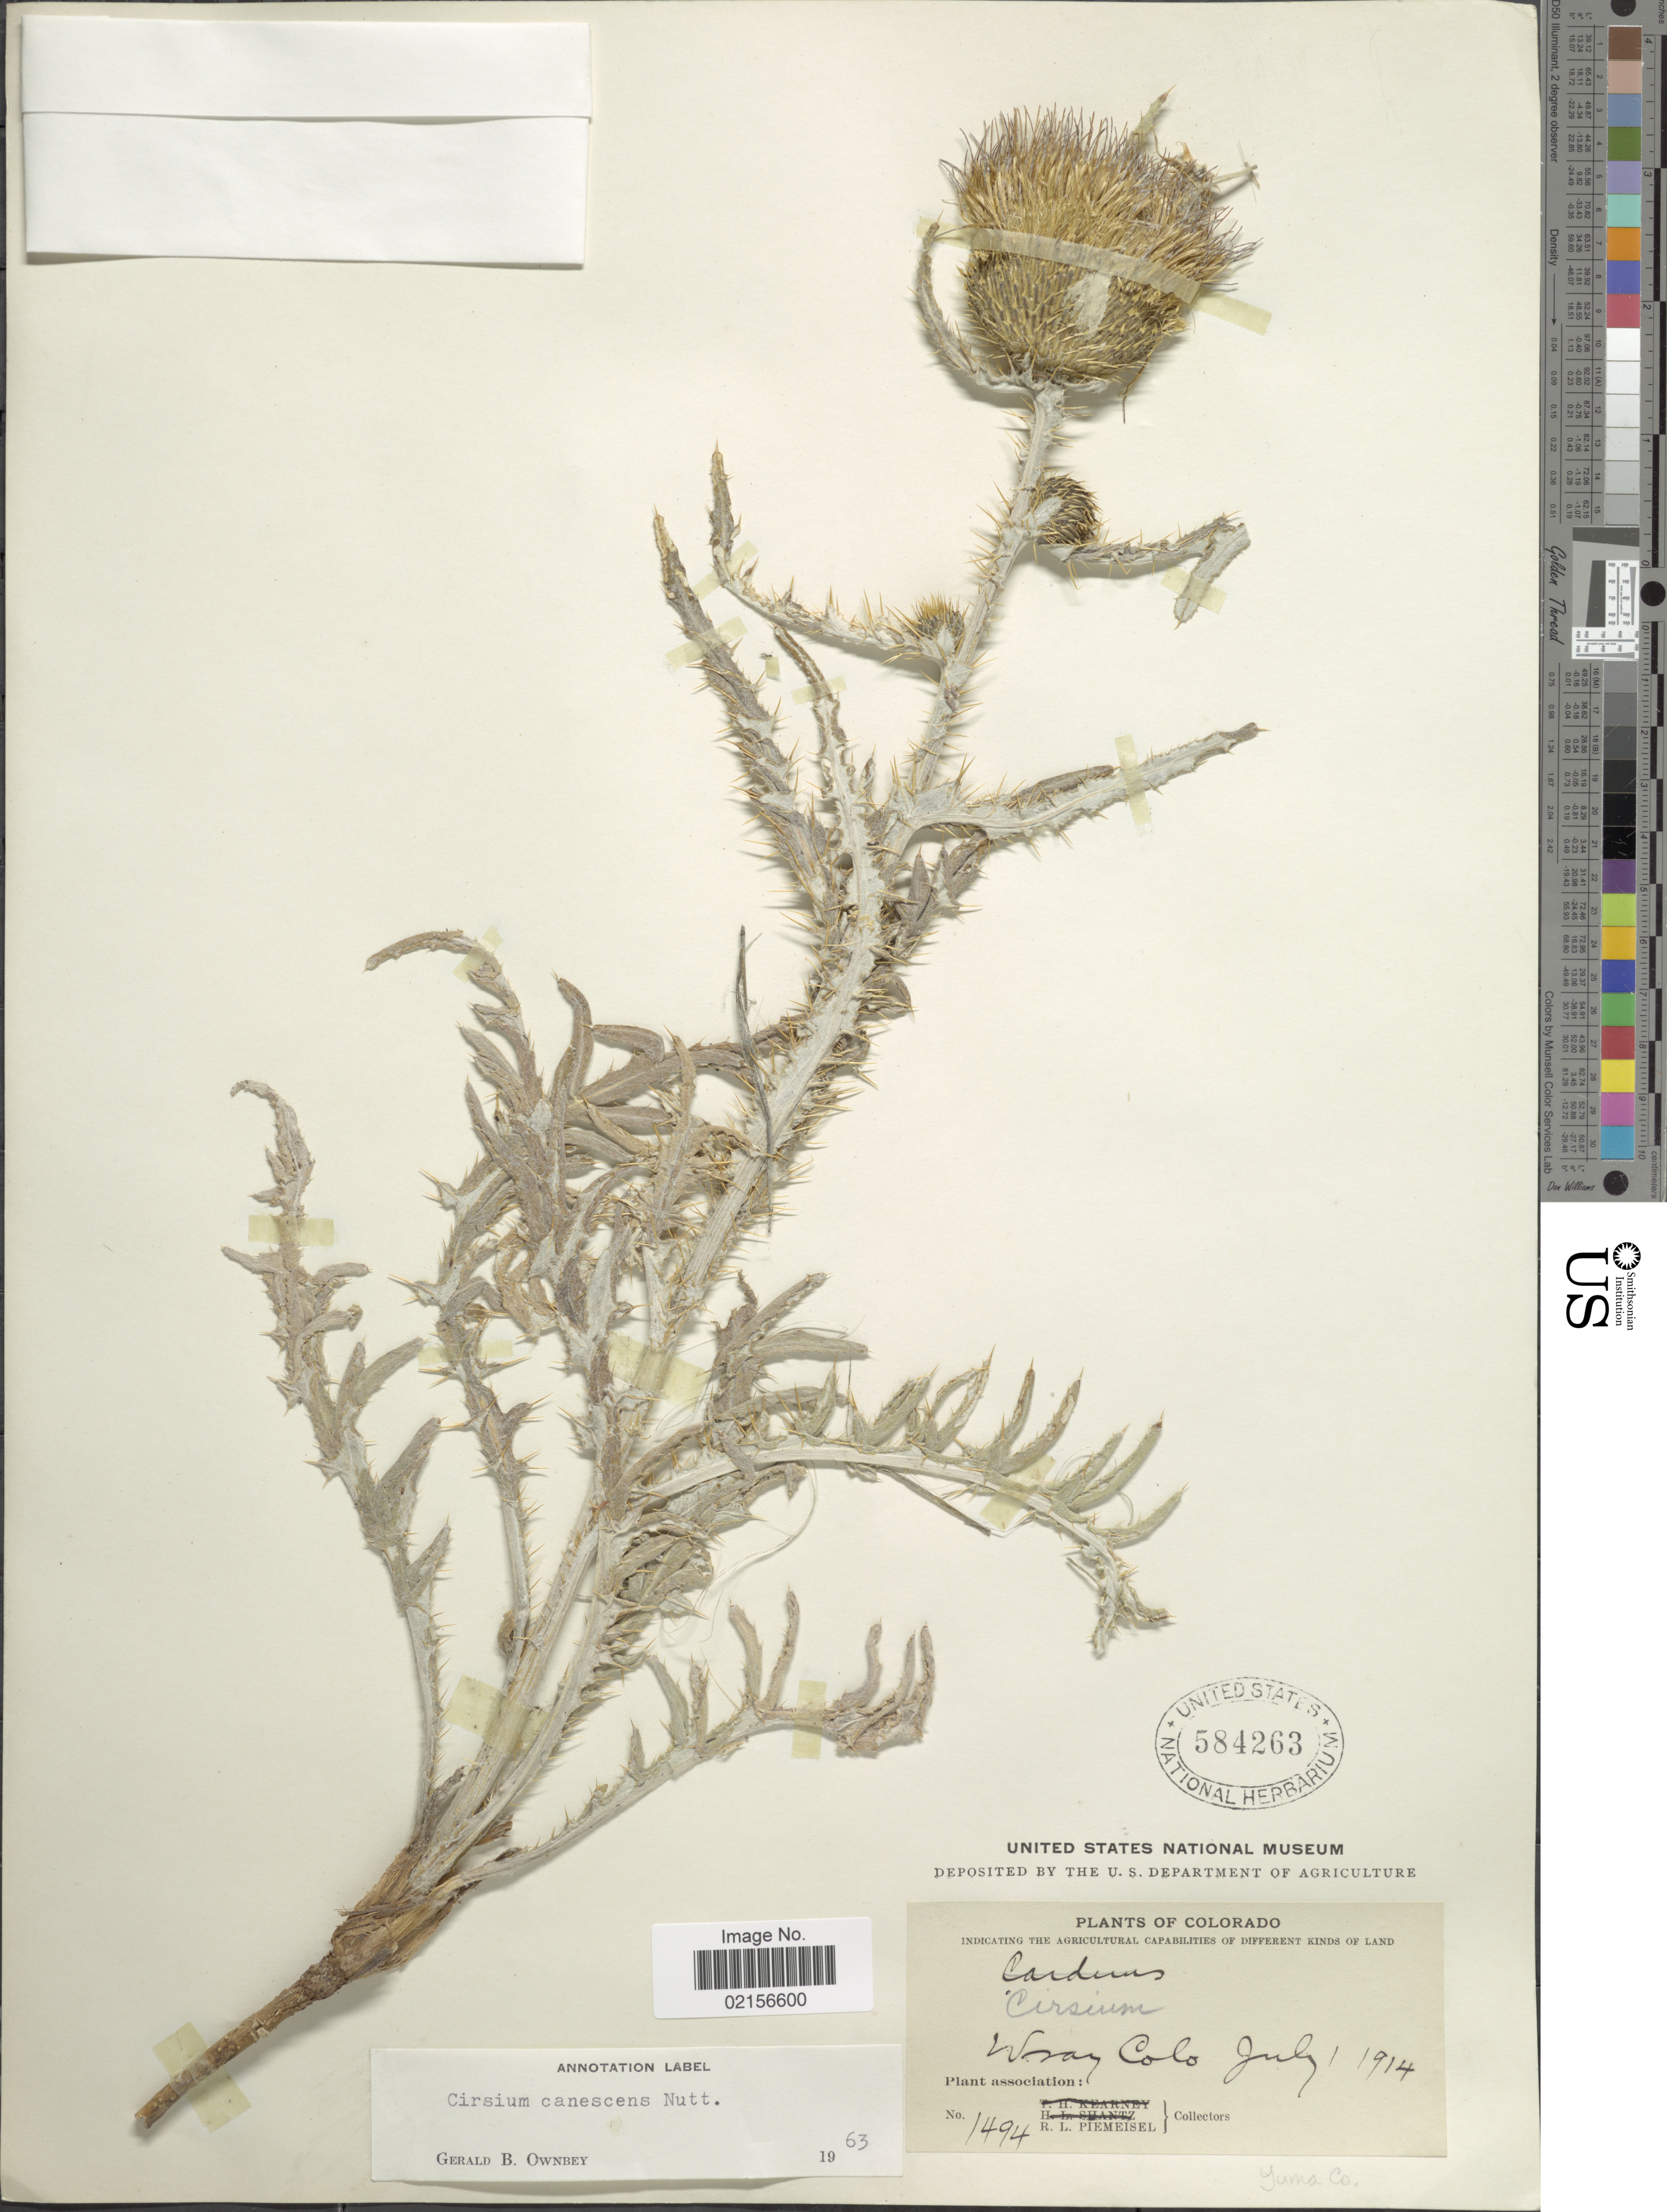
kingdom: Plantae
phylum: Tracheophyta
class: Magnoliopsida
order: Asterales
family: Asteraceae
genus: Cirsium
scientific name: Cirsium canescens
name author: Nutt.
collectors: R. L. Piemeisel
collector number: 1494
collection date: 1914-07-01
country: United States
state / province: Colorado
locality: Wray Colo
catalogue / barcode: US 584263